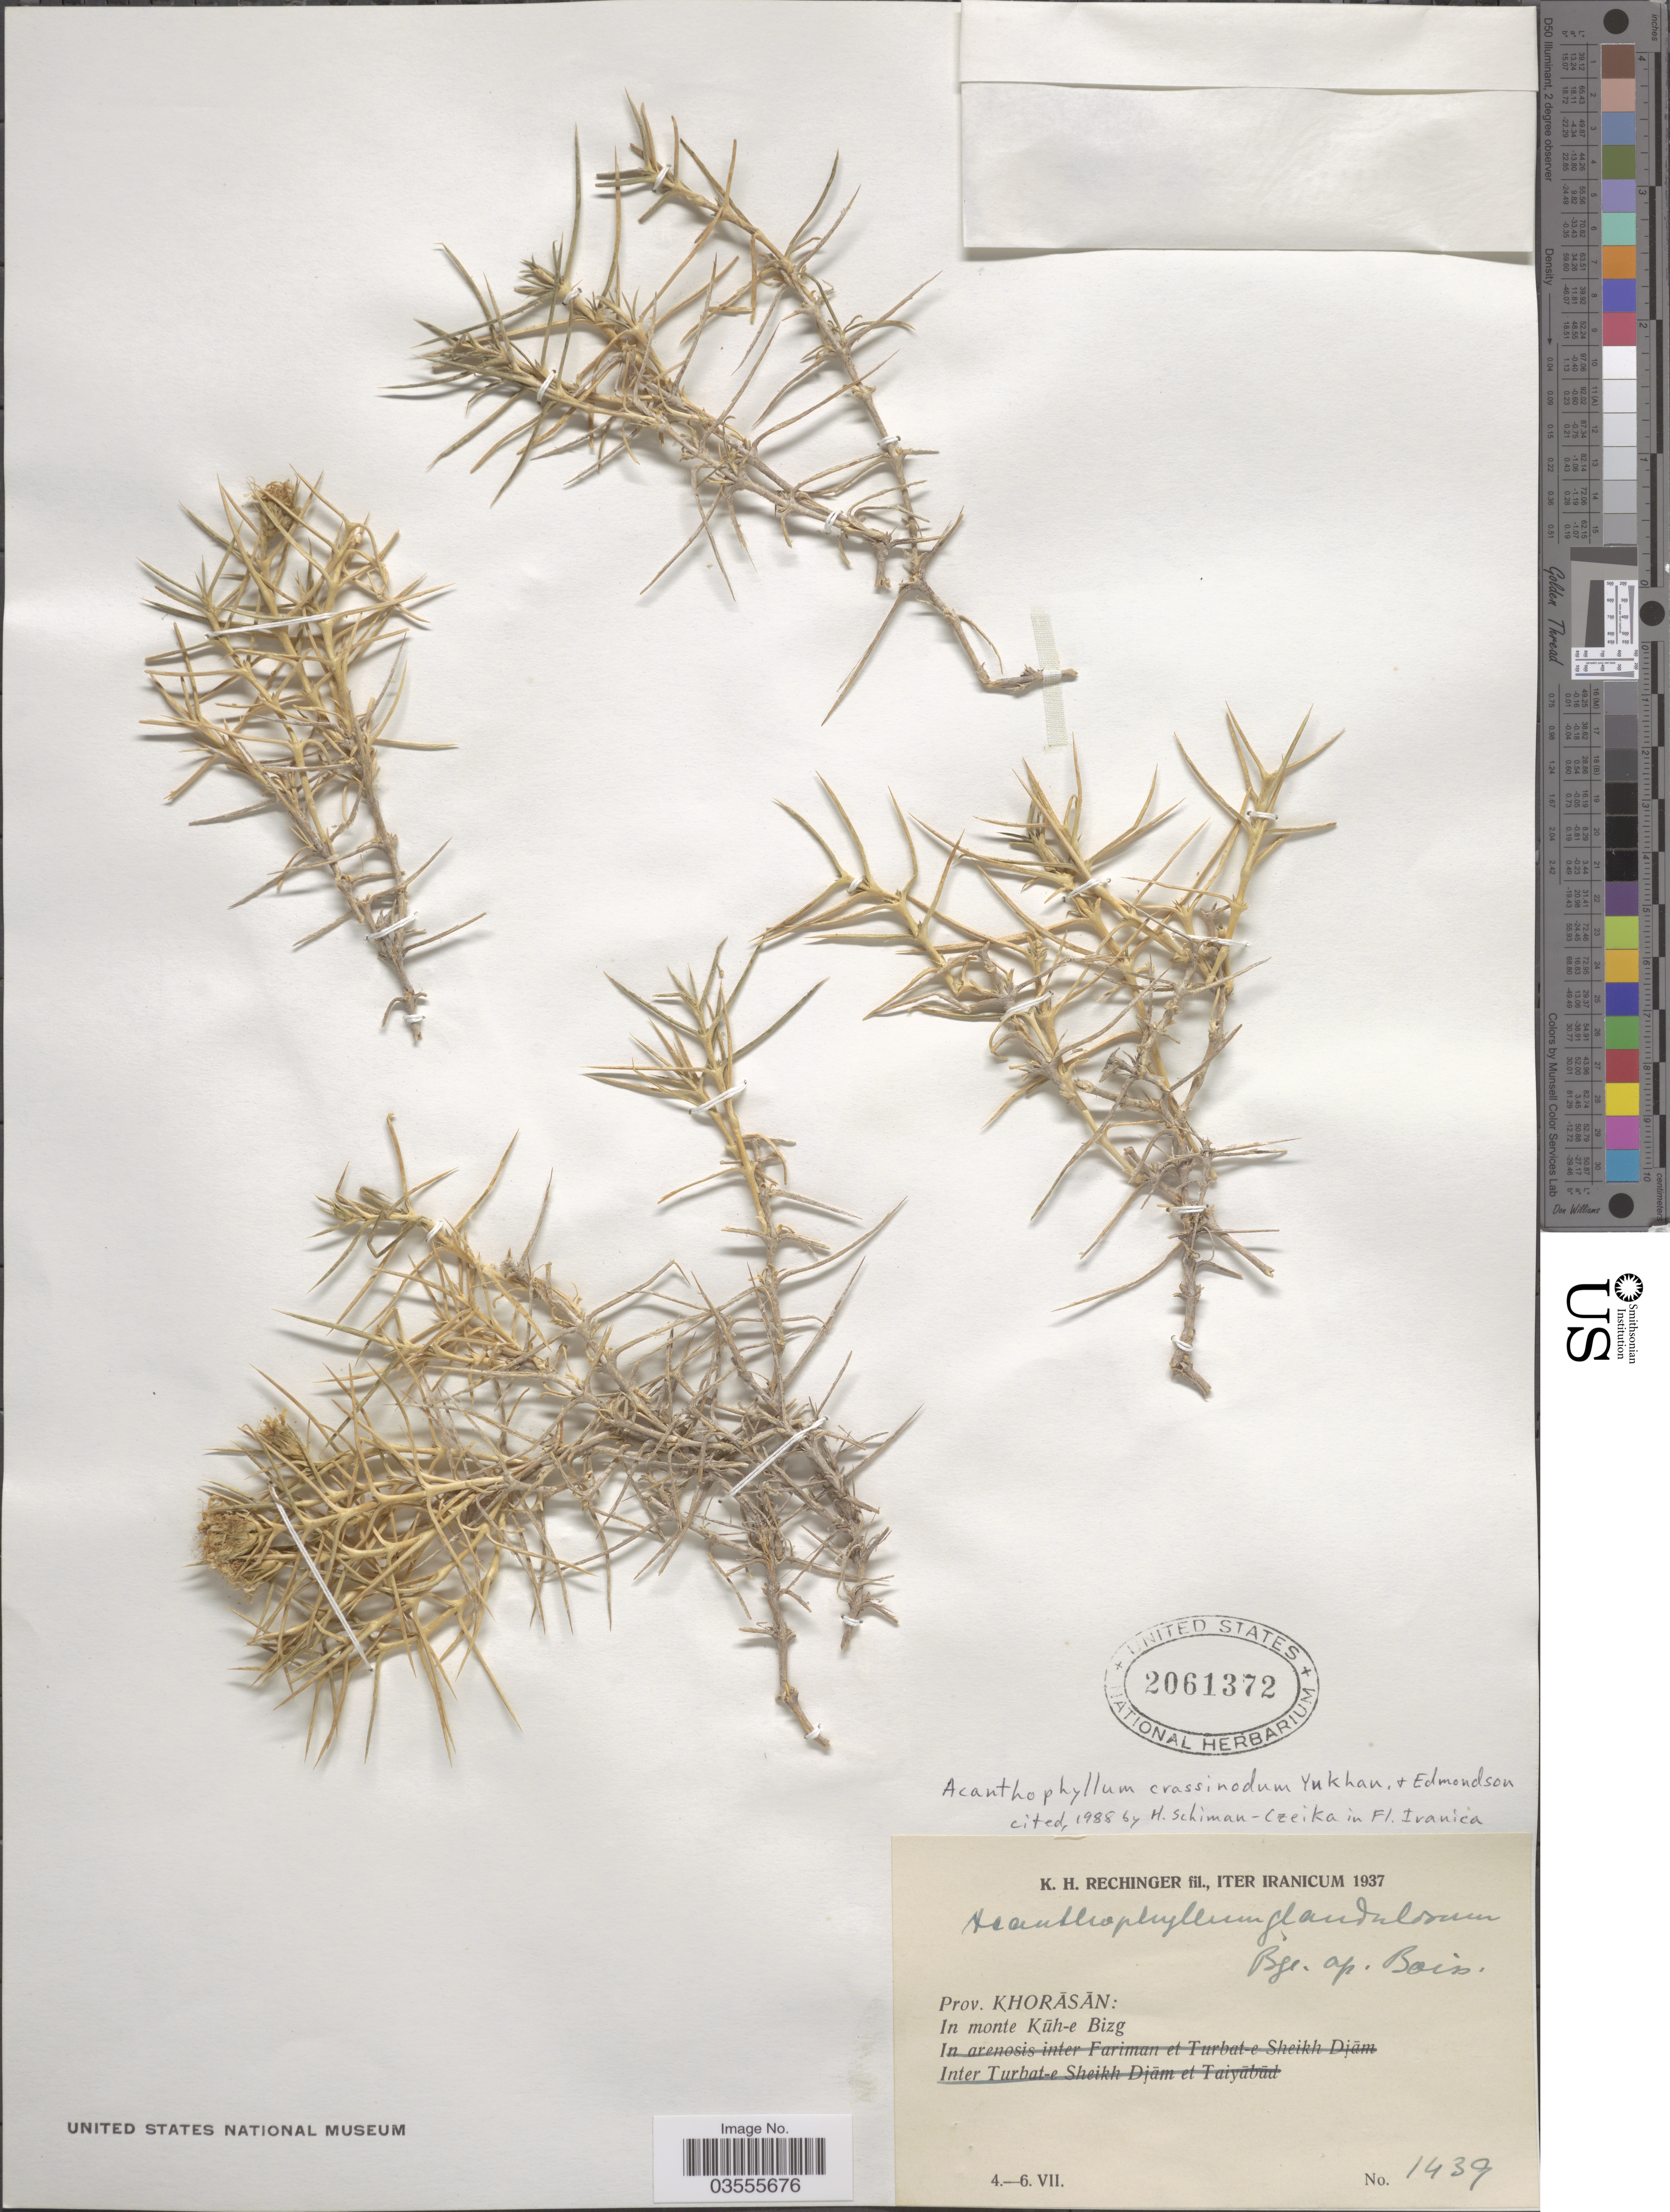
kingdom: Plantae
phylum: Tracheophyta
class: Magnoliopsida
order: Caryophyllales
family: Caryophyllaceae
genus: Acanthophyllum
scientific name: Acanthophyllum crassinodum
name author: Yukhan. & J.R. Edm.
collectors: K. H. Rechinger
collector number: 1439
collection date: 1937-07-04/1937-07-06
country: Iran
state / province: Khorasan [obsolete]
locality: Prov. Khorāsān: In montibus Kūh-e Bizg.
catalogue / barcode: US 2061372